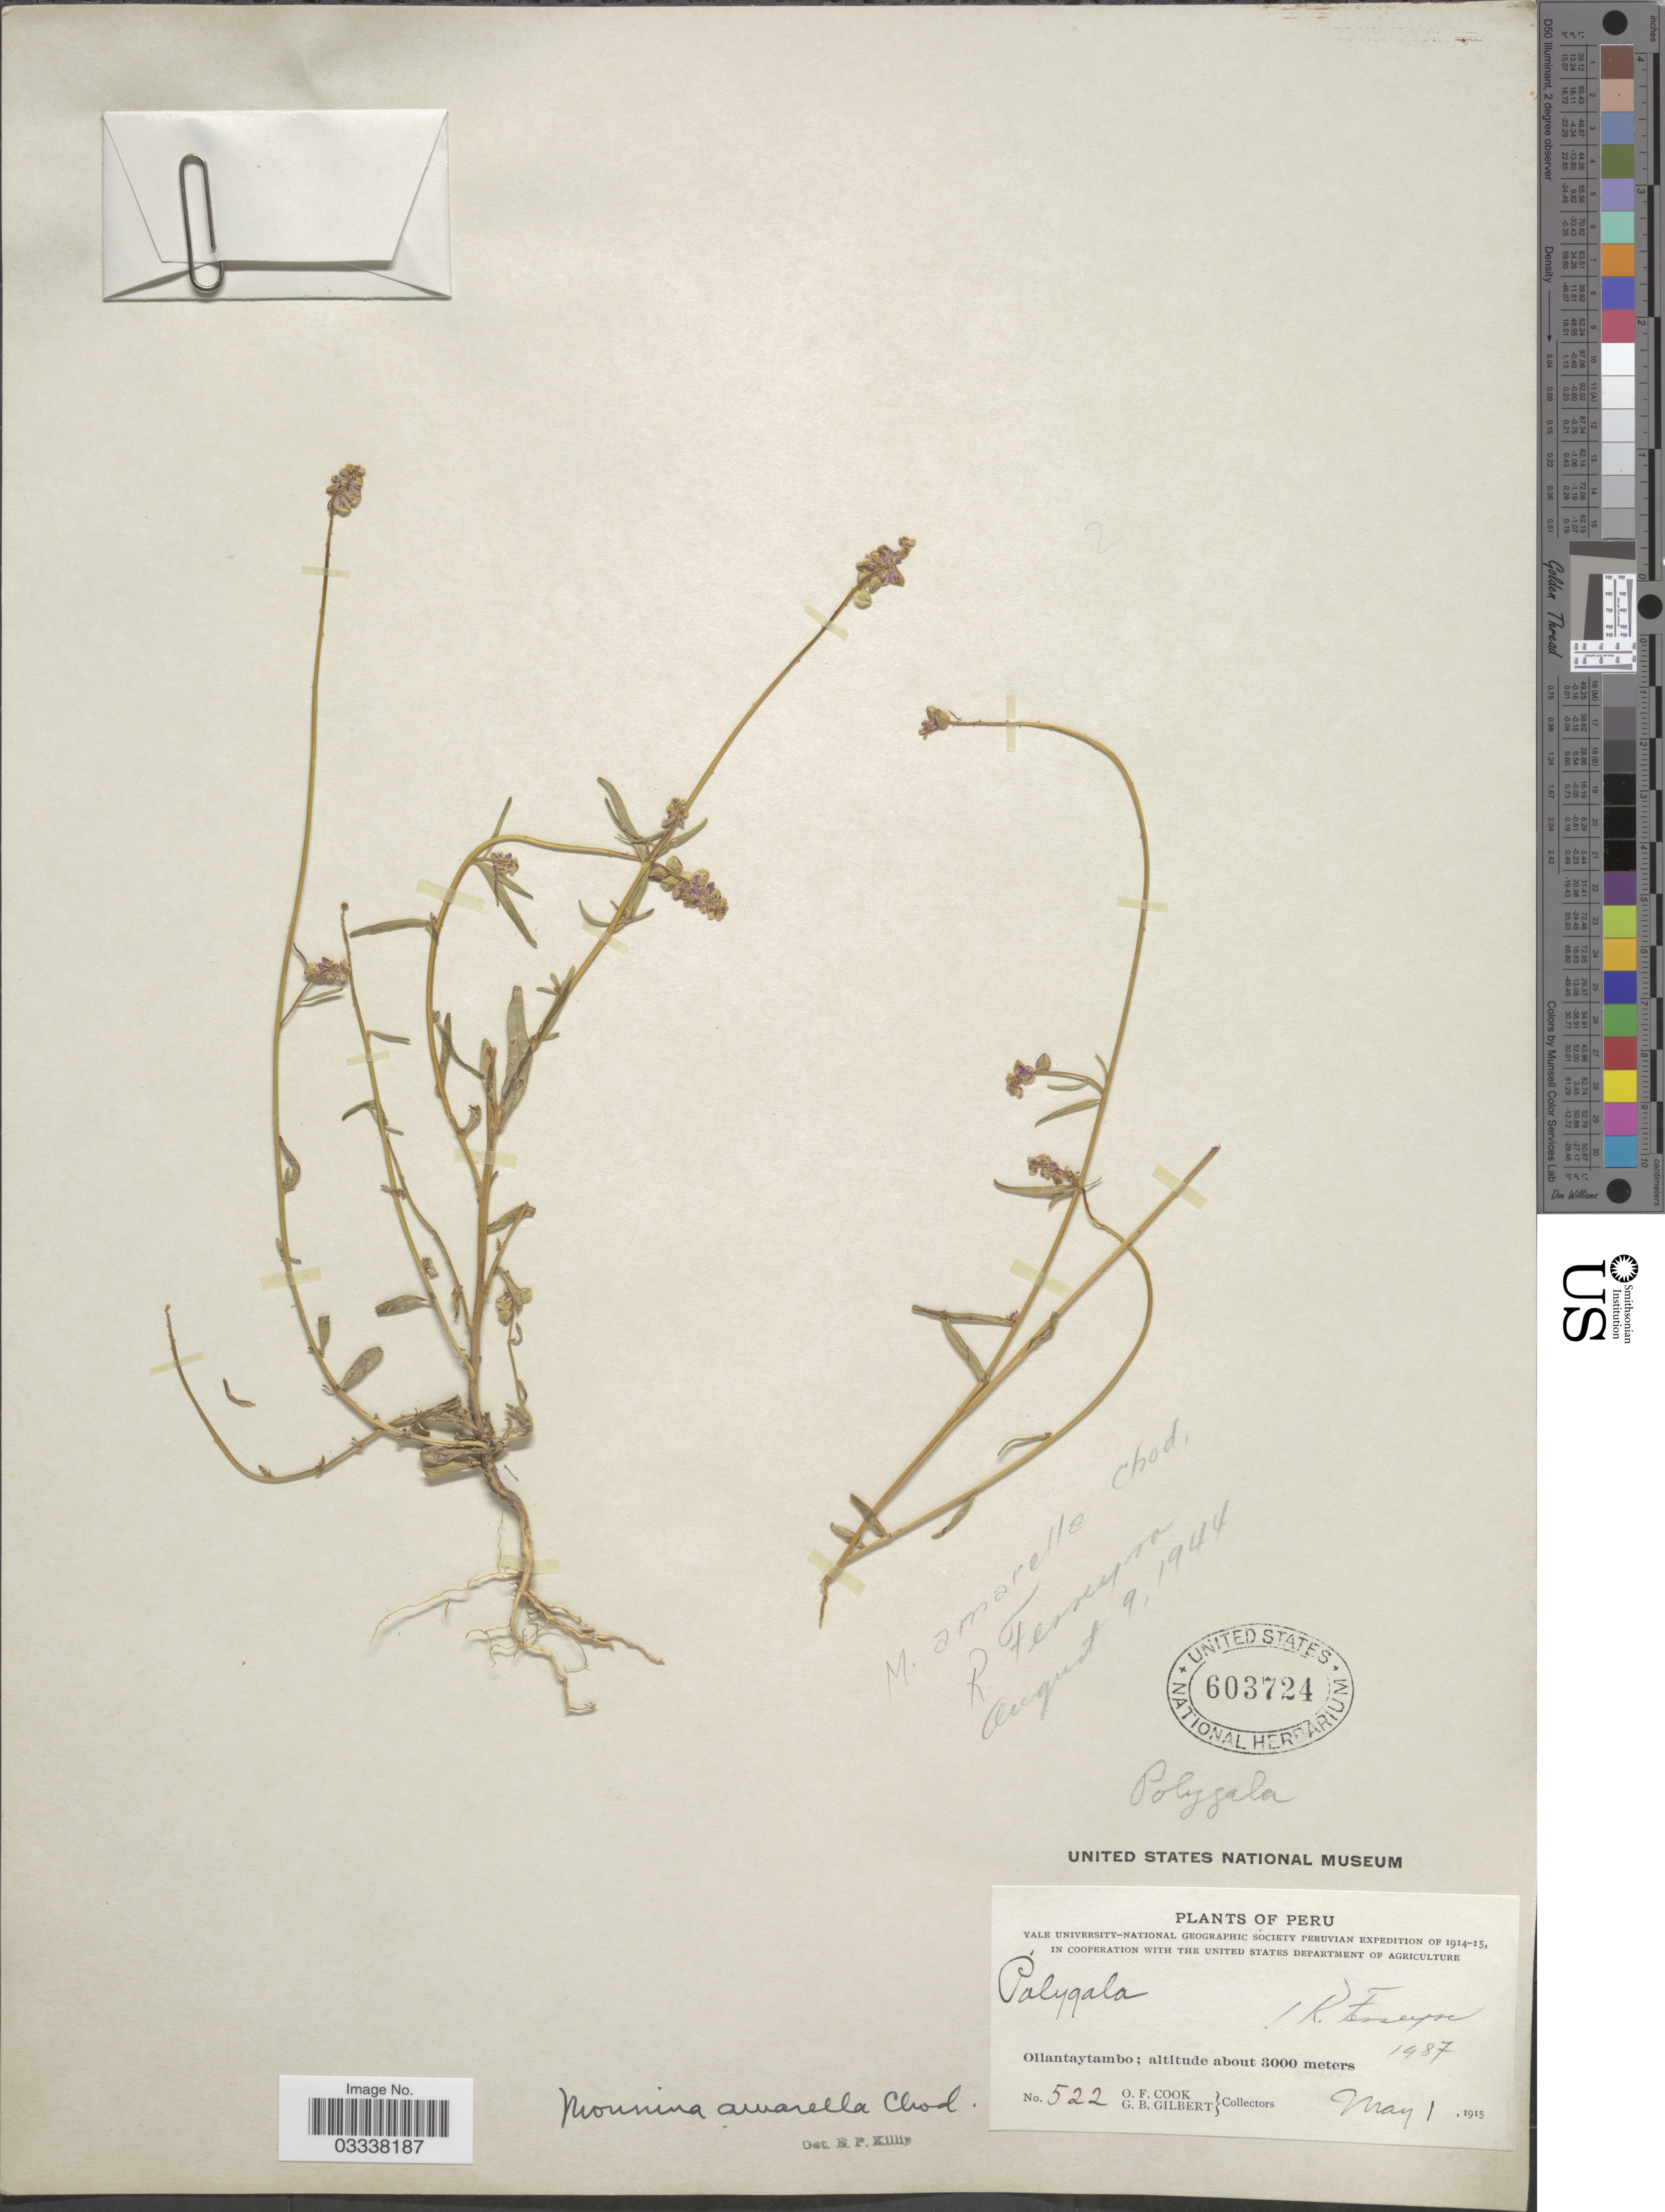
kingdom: Plantae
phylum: Tracheophyta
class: Magnoliopsida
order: Fabales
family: Polygalaceae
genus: Monnina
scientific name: Monnina amarella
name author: Chodat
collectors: O. F. Cook & G. B. Gilbert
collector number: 522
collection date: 1915-05-01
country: Peru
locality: Ollantaytambo.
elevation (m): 3000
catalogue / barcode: US 603724